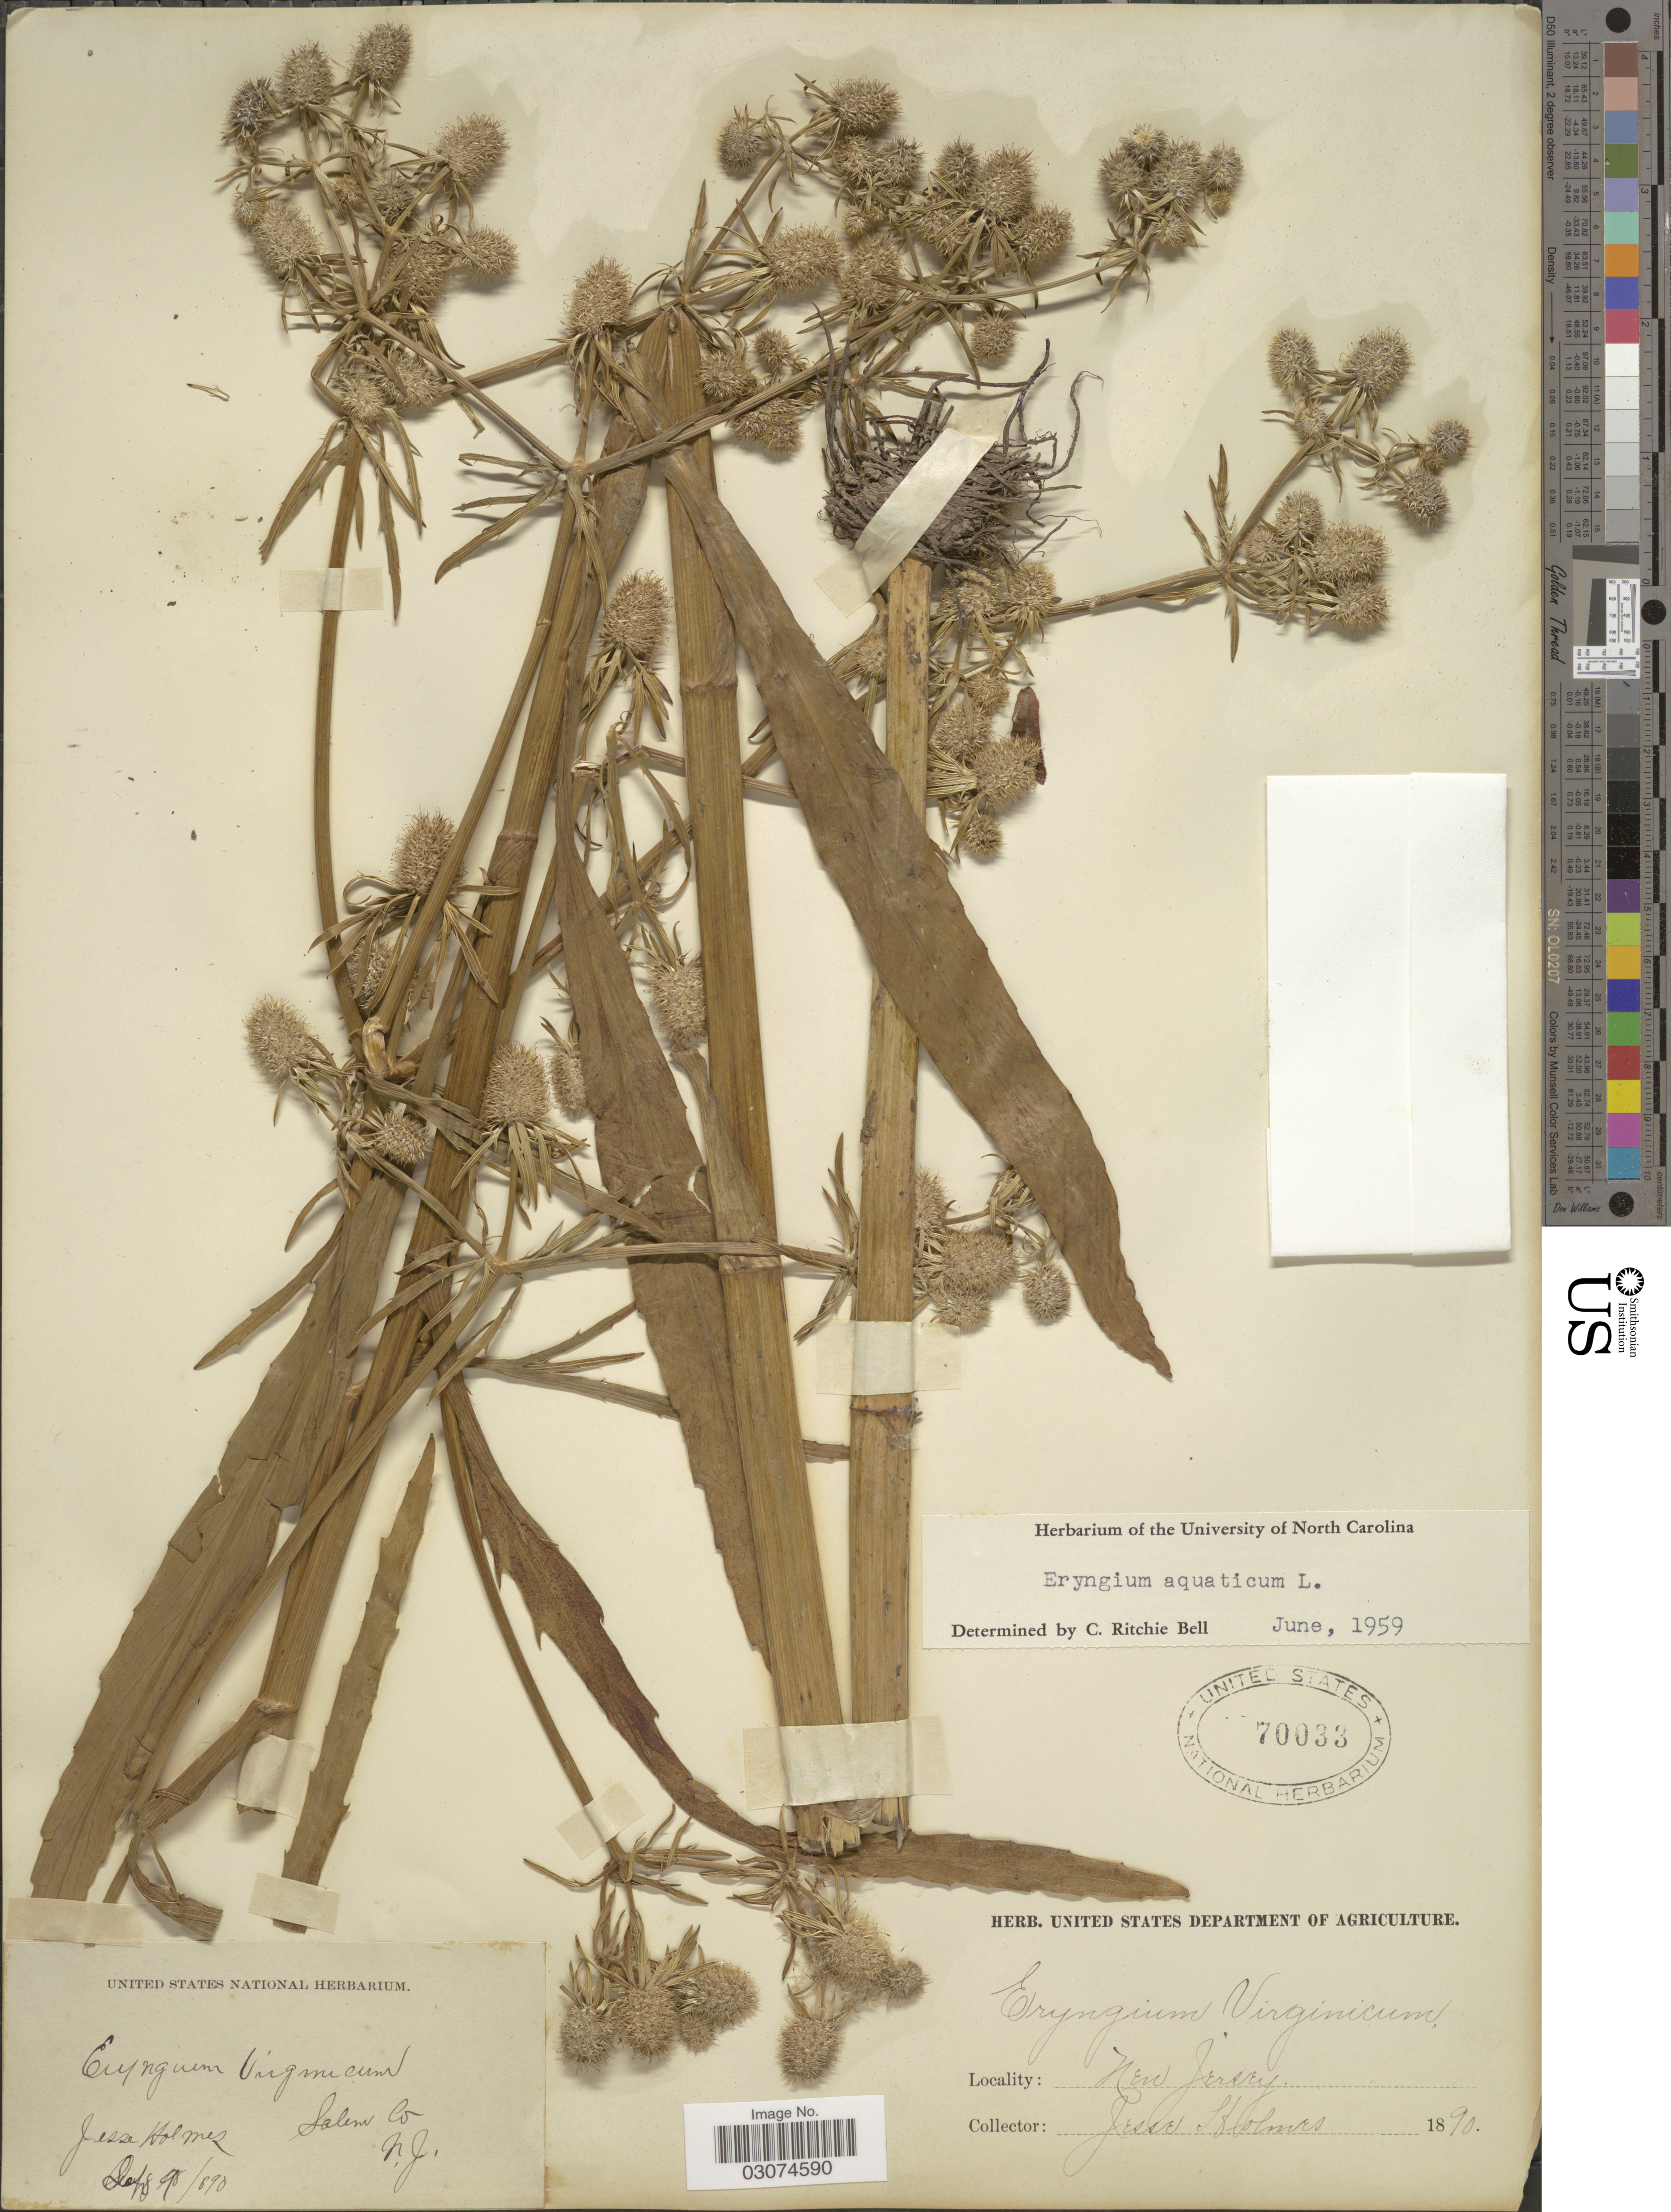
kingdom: Plantae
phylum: Tracheophyta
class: Magnoliopsida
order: Apiales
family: Apiaceae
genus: Eryngium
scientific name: Eryngium aquaticum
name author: L.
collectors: J. Holmes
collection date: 1890-09-09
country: United States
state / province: New Jersey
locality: Salem Co. N. J.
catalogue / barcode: US 70033